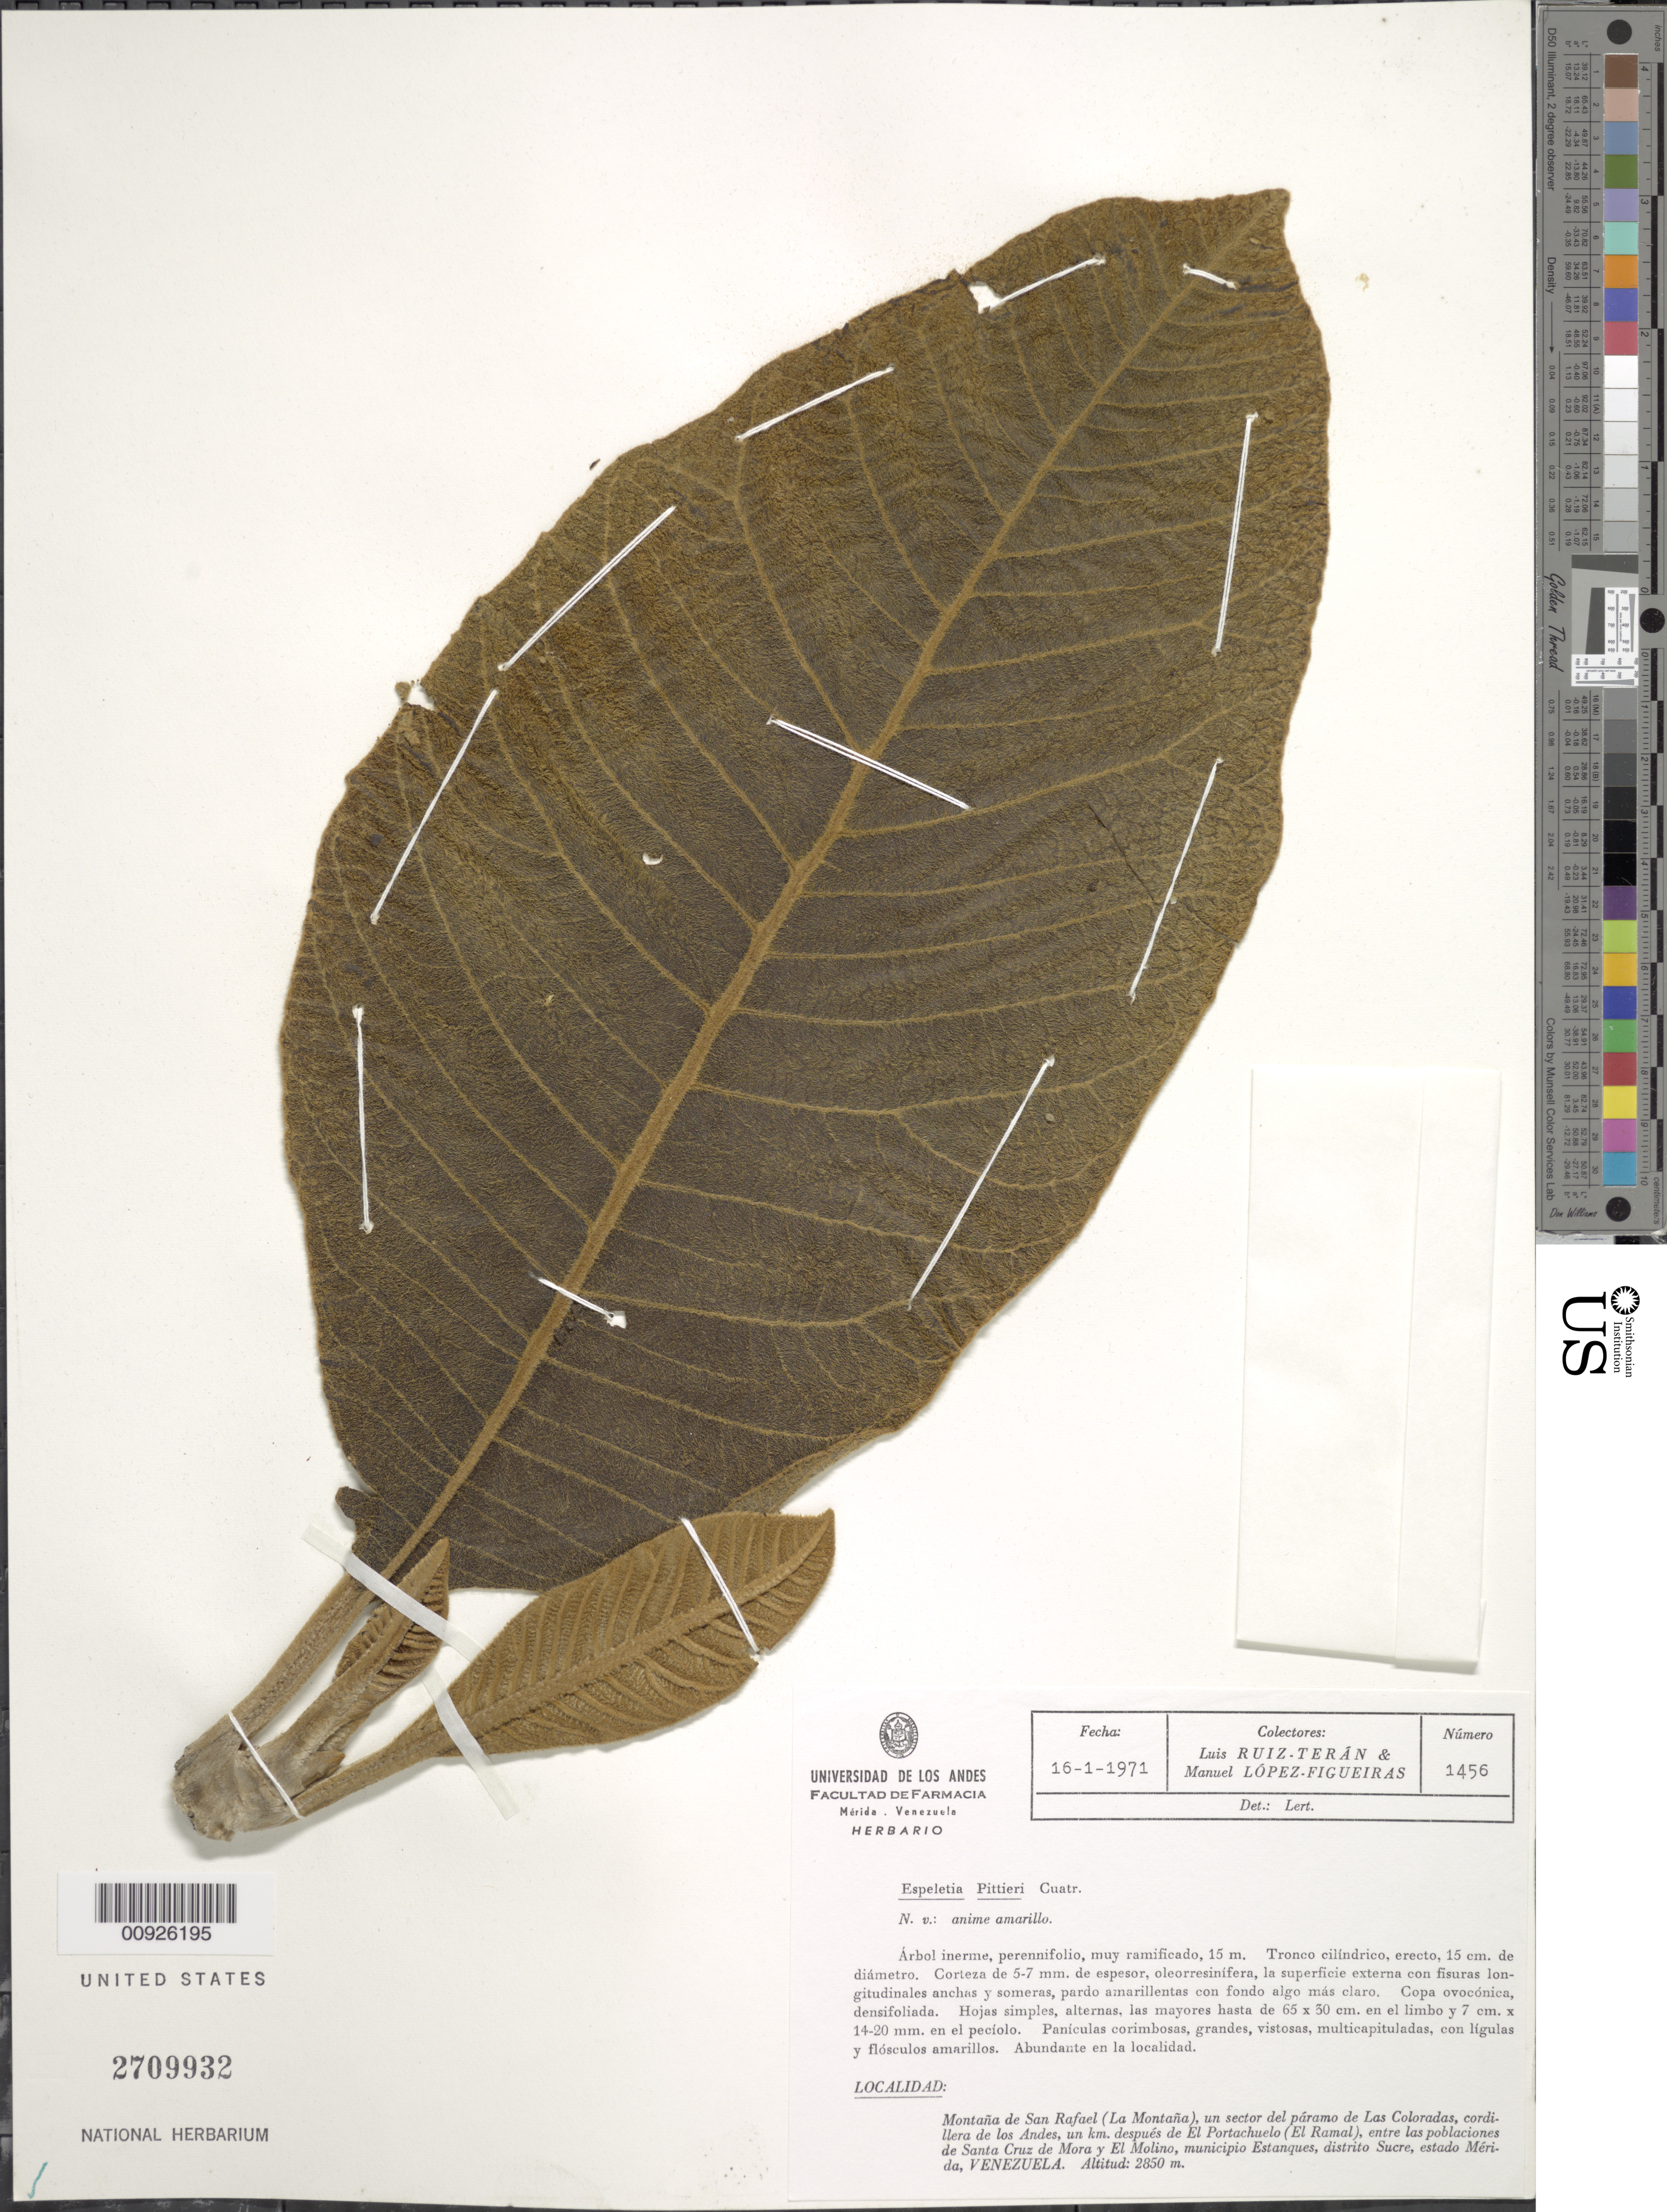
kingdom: Plantae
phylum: Tracheophyta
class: Magnoliopsida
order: Asterales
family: Asteraceae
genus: Carramboa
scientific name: Carramboa badilloi var. pittieri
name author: (Cuatrec.) Cuatrec.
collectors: L. Teran & M. López Figueiras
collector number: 1456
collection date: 1971-01-16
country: Venezuela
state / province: Mérida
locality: Montana de San Rafael (La Montana), un sector del paramo de Las Colorados, cordillera de los Andes, un km. despues de El Portachuelo (El Ramal), entre las poblaciones de Santa Cruz de Mora y El Molino, municipio Estanques, distrito Sucre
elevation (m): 2850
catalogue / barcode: US 2709932